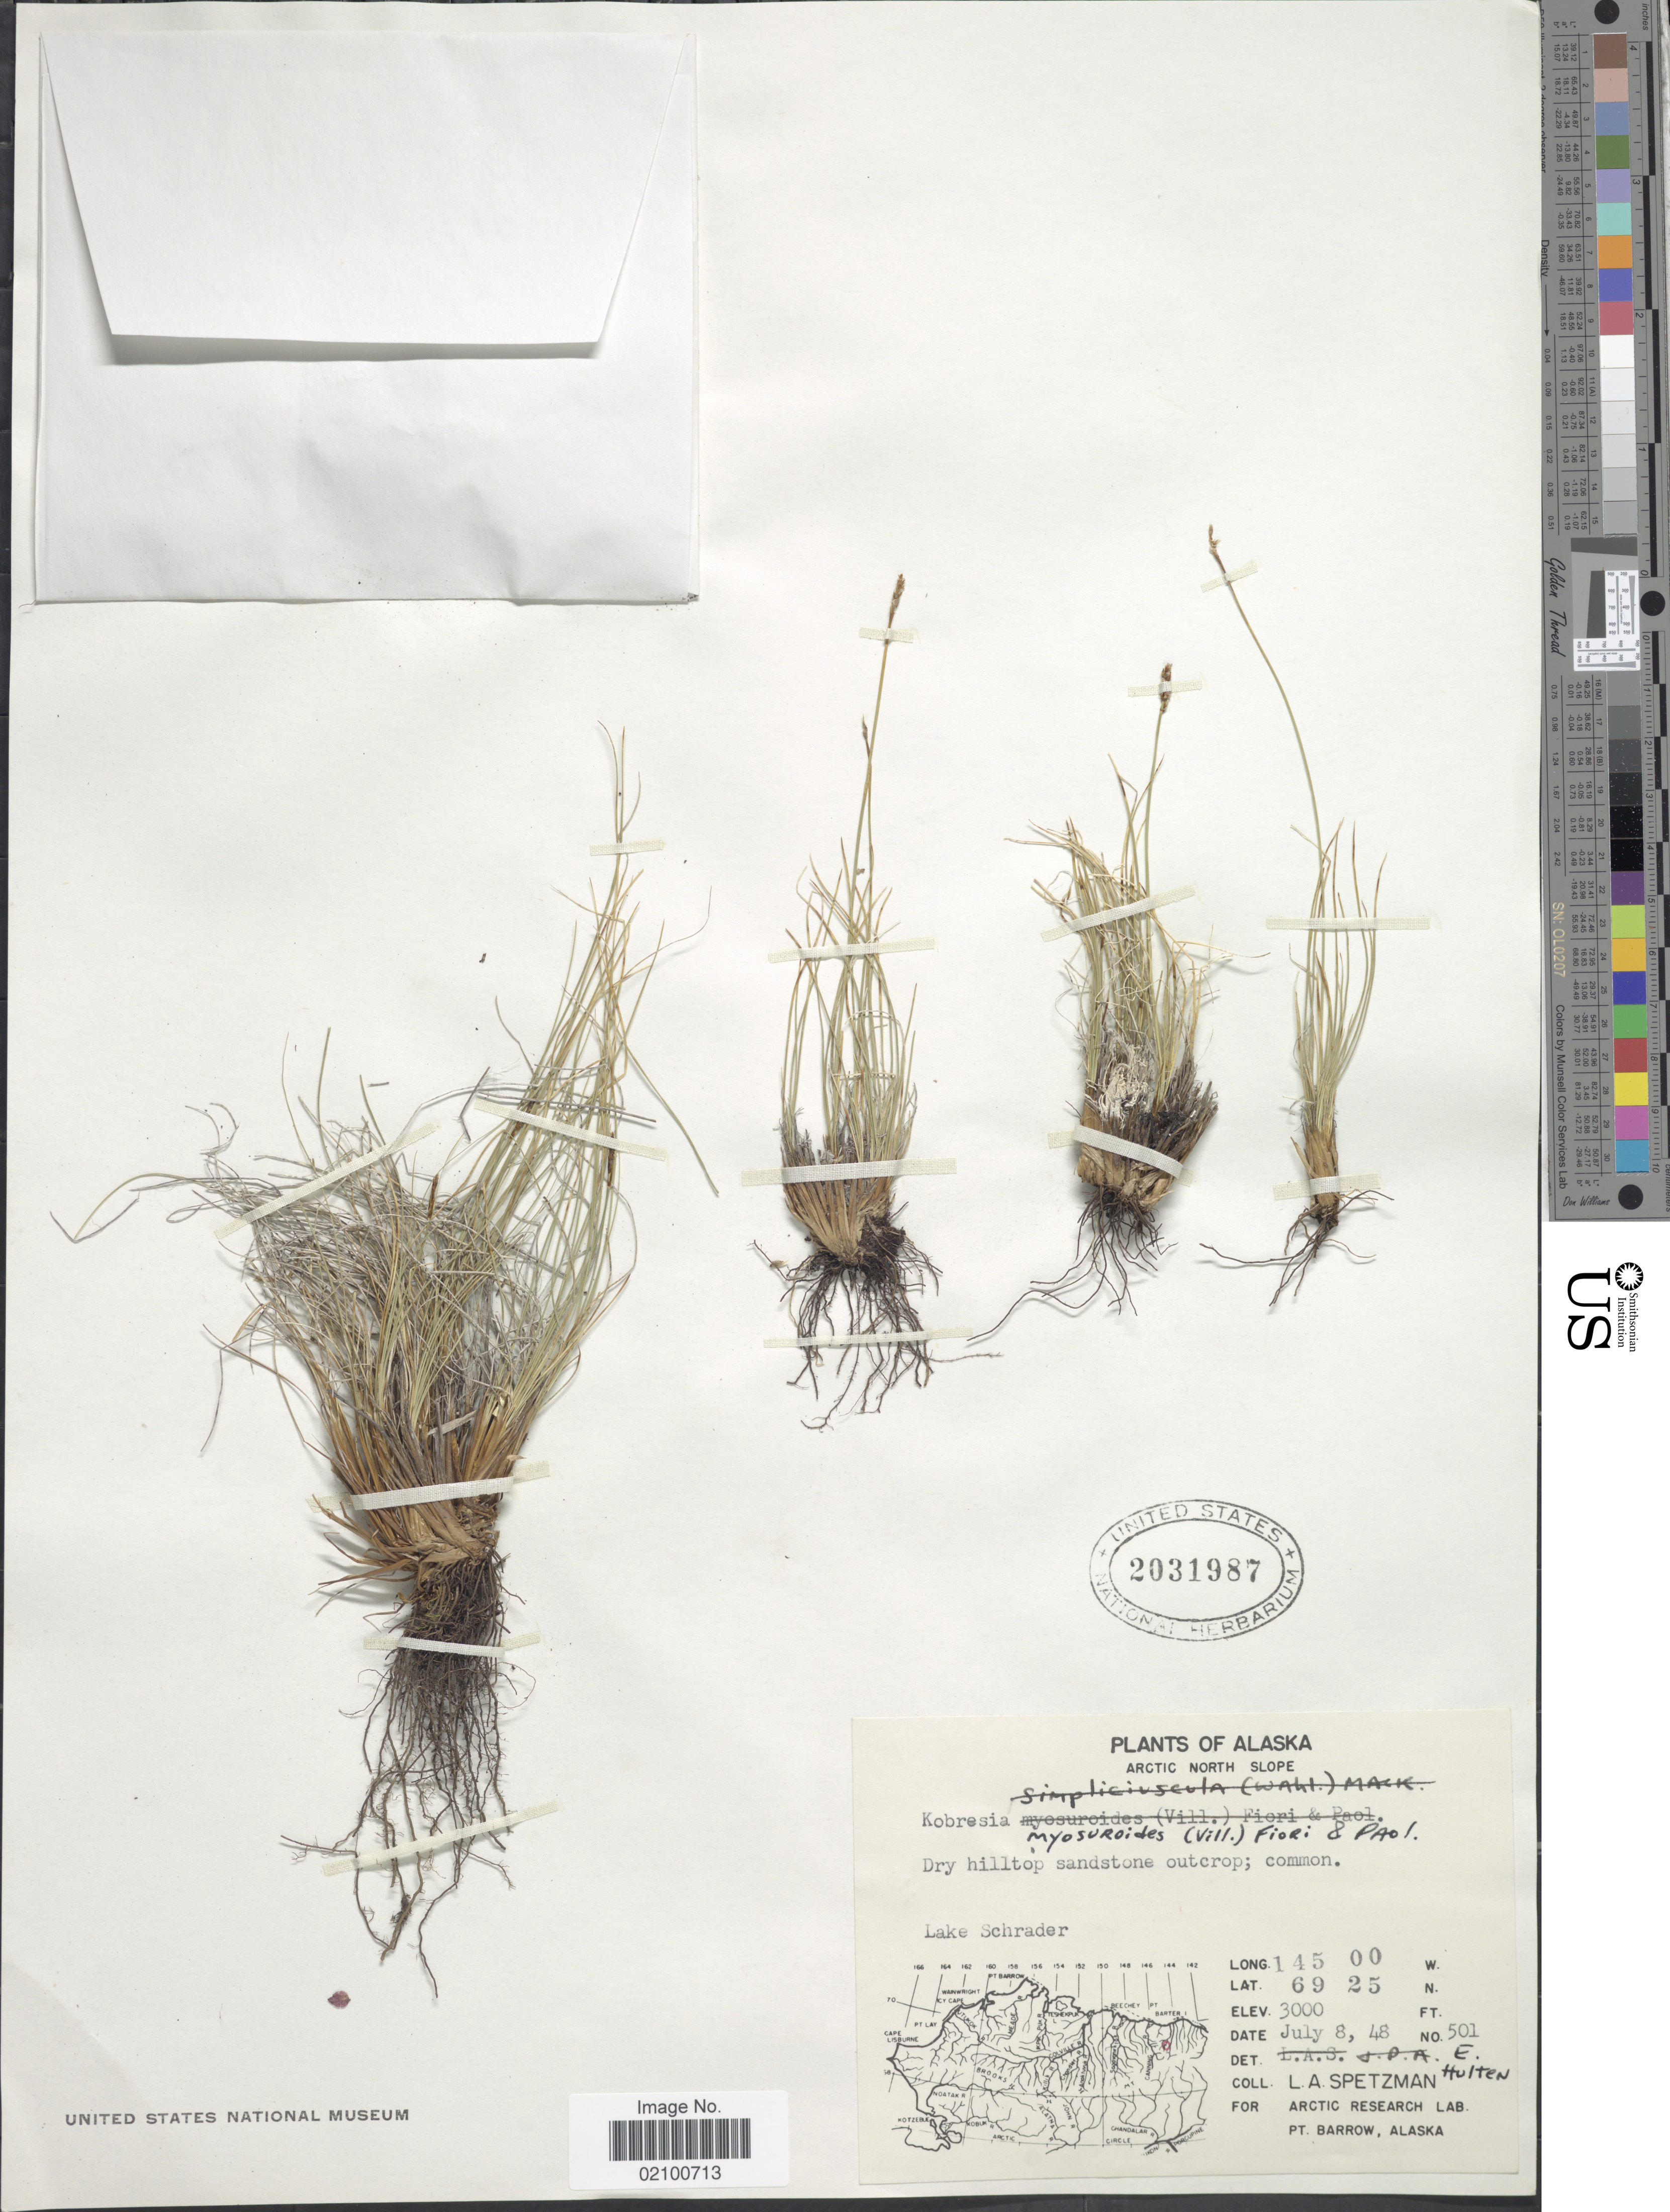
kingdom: Plantae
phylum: Tracheophyta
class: Liliopsida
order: Poales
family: Cyperaceae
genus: Carex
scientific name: Carex myosuroides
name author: Vill.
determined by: Strong, M. T., (US), Smithsonian Institution - National Museum of Natural History (UNITED STATES)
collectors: L. Spetzman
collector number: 501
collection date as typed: Transcribed d/m/y: 8/7/48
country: United States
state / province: Alaska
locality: Arctic North Slope, Lake Schrader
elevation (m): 914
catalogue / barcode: US 2031987